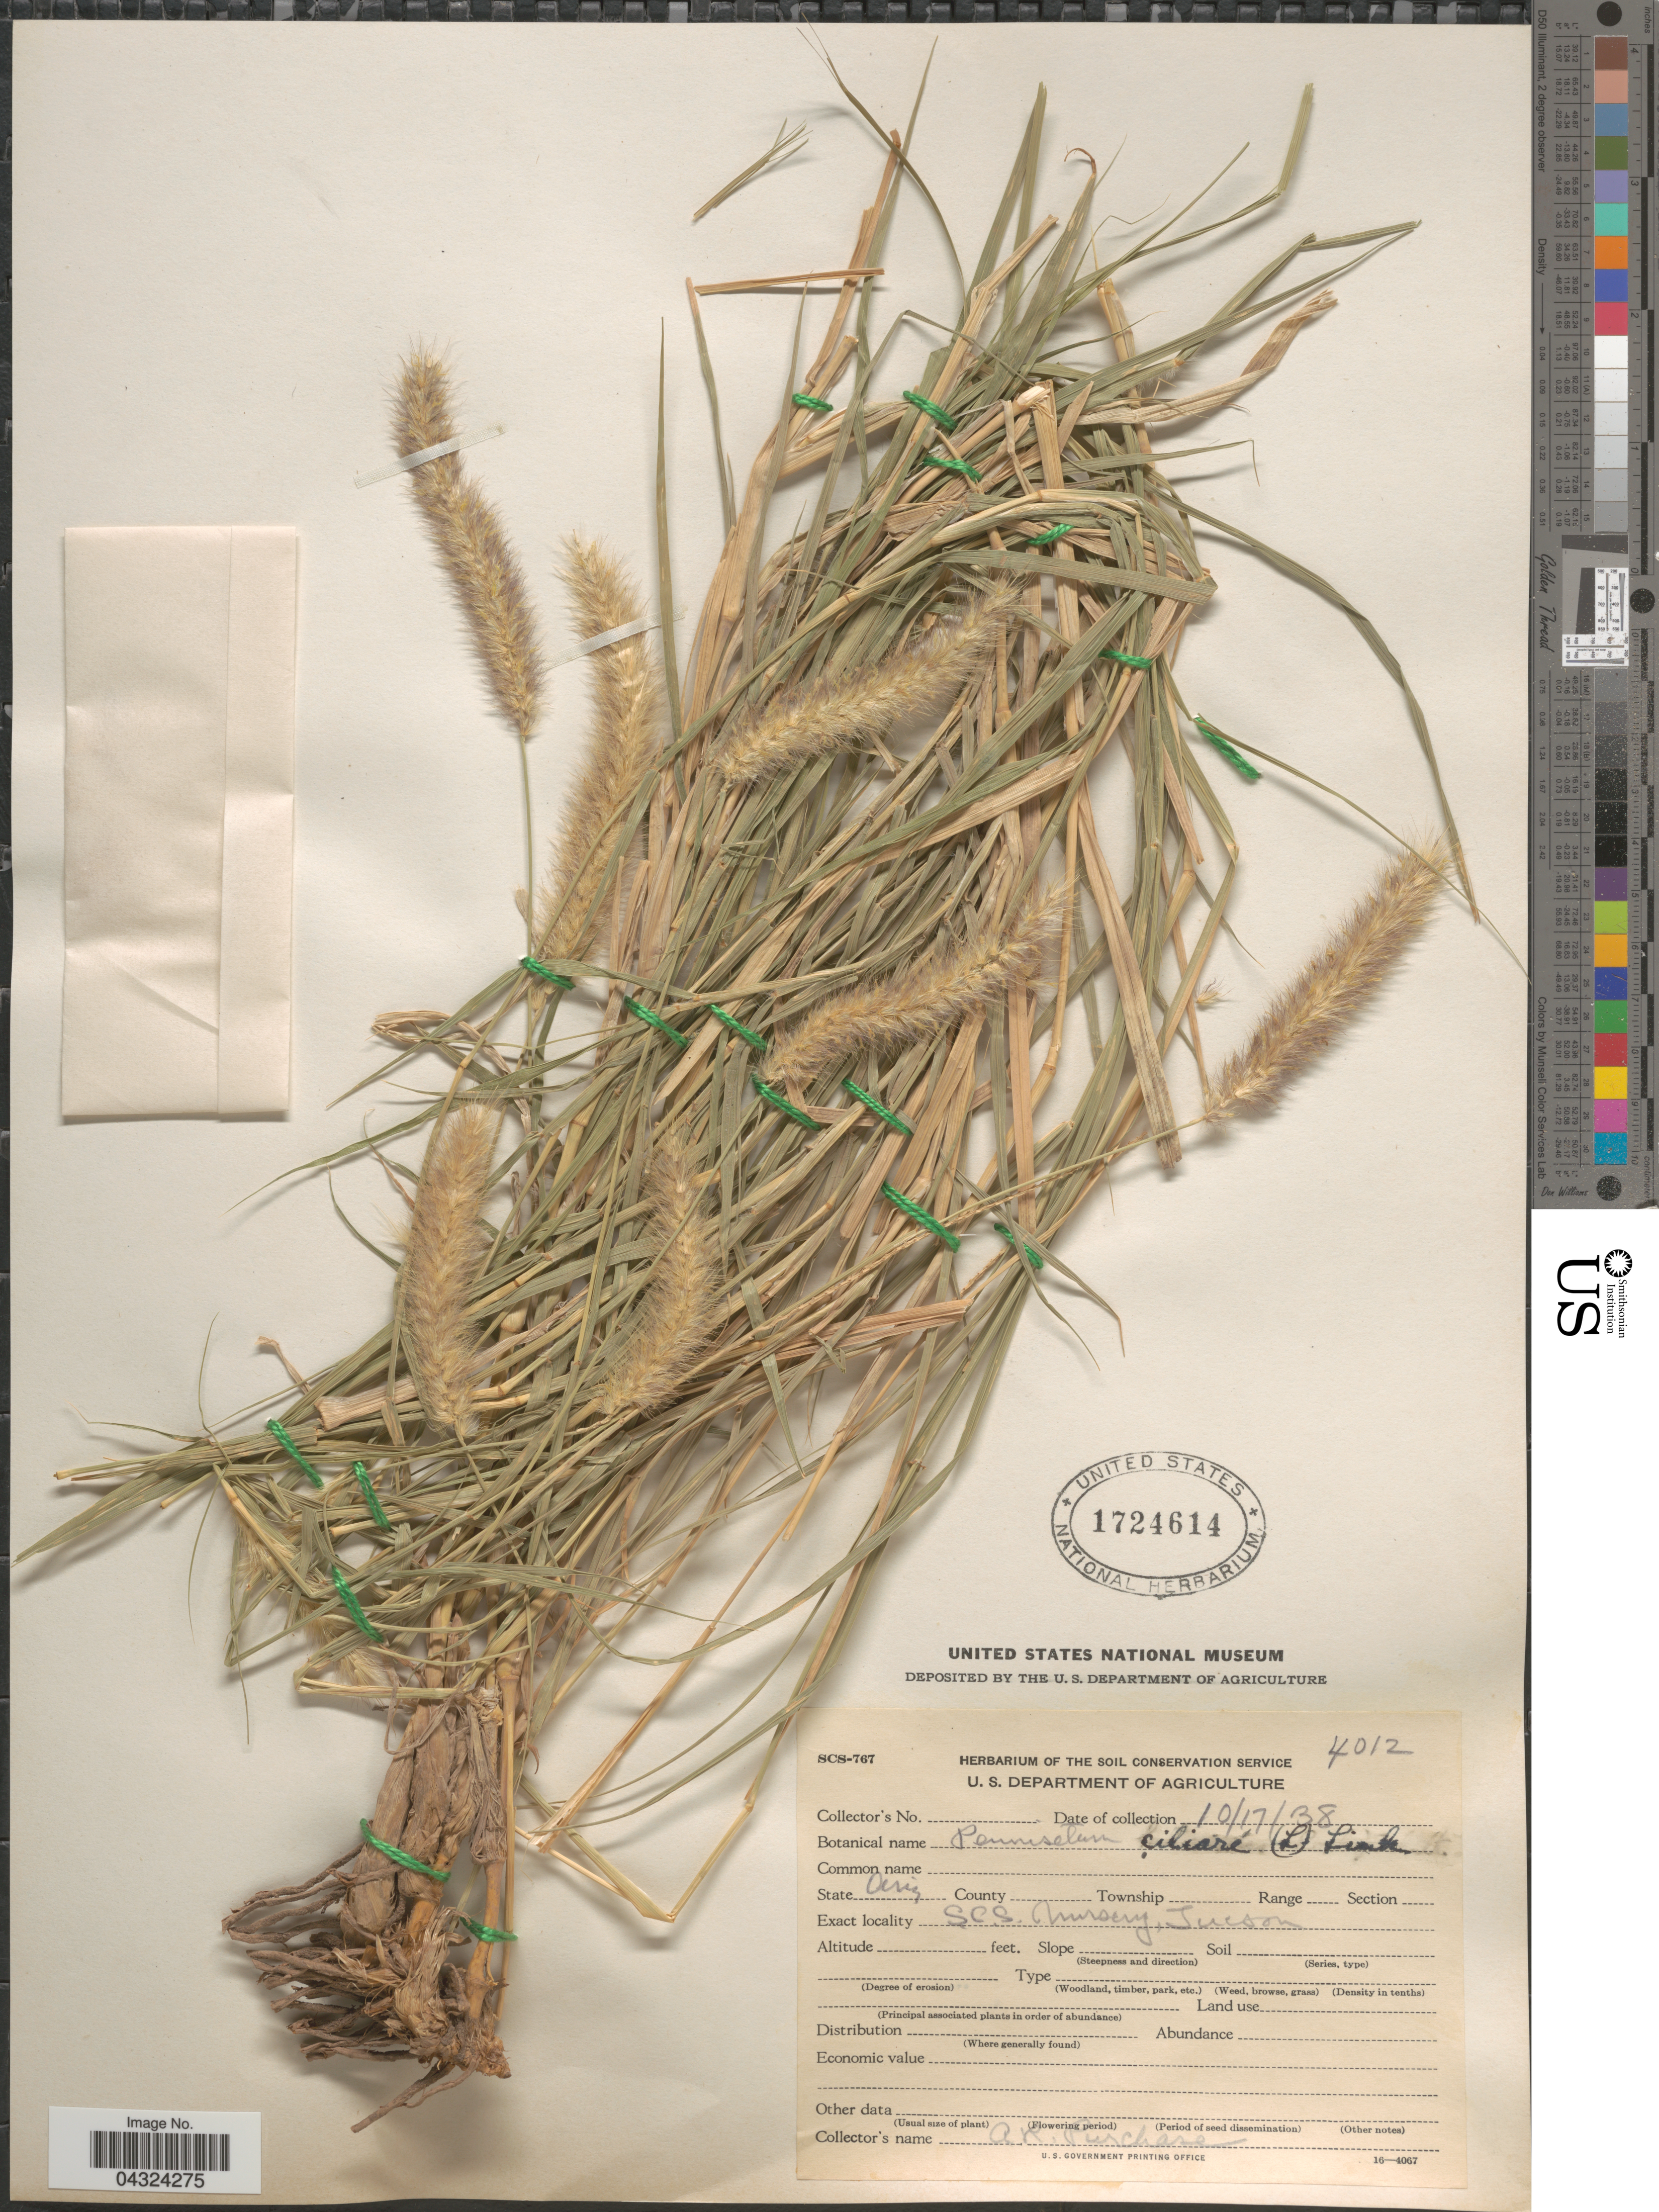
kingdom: Plantae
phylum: Tracheophyta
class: Liliopsida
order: Poales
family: Poaceae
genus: Cenchrus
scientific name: Cenchrus ciliaris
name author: L.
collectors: A. Purchase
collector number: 4012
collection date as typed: Transcribed d/m/y: 17/10/38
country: United States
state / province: Arizona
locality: S.C.S. Nursery, Tucson.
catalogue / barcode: US 1724614